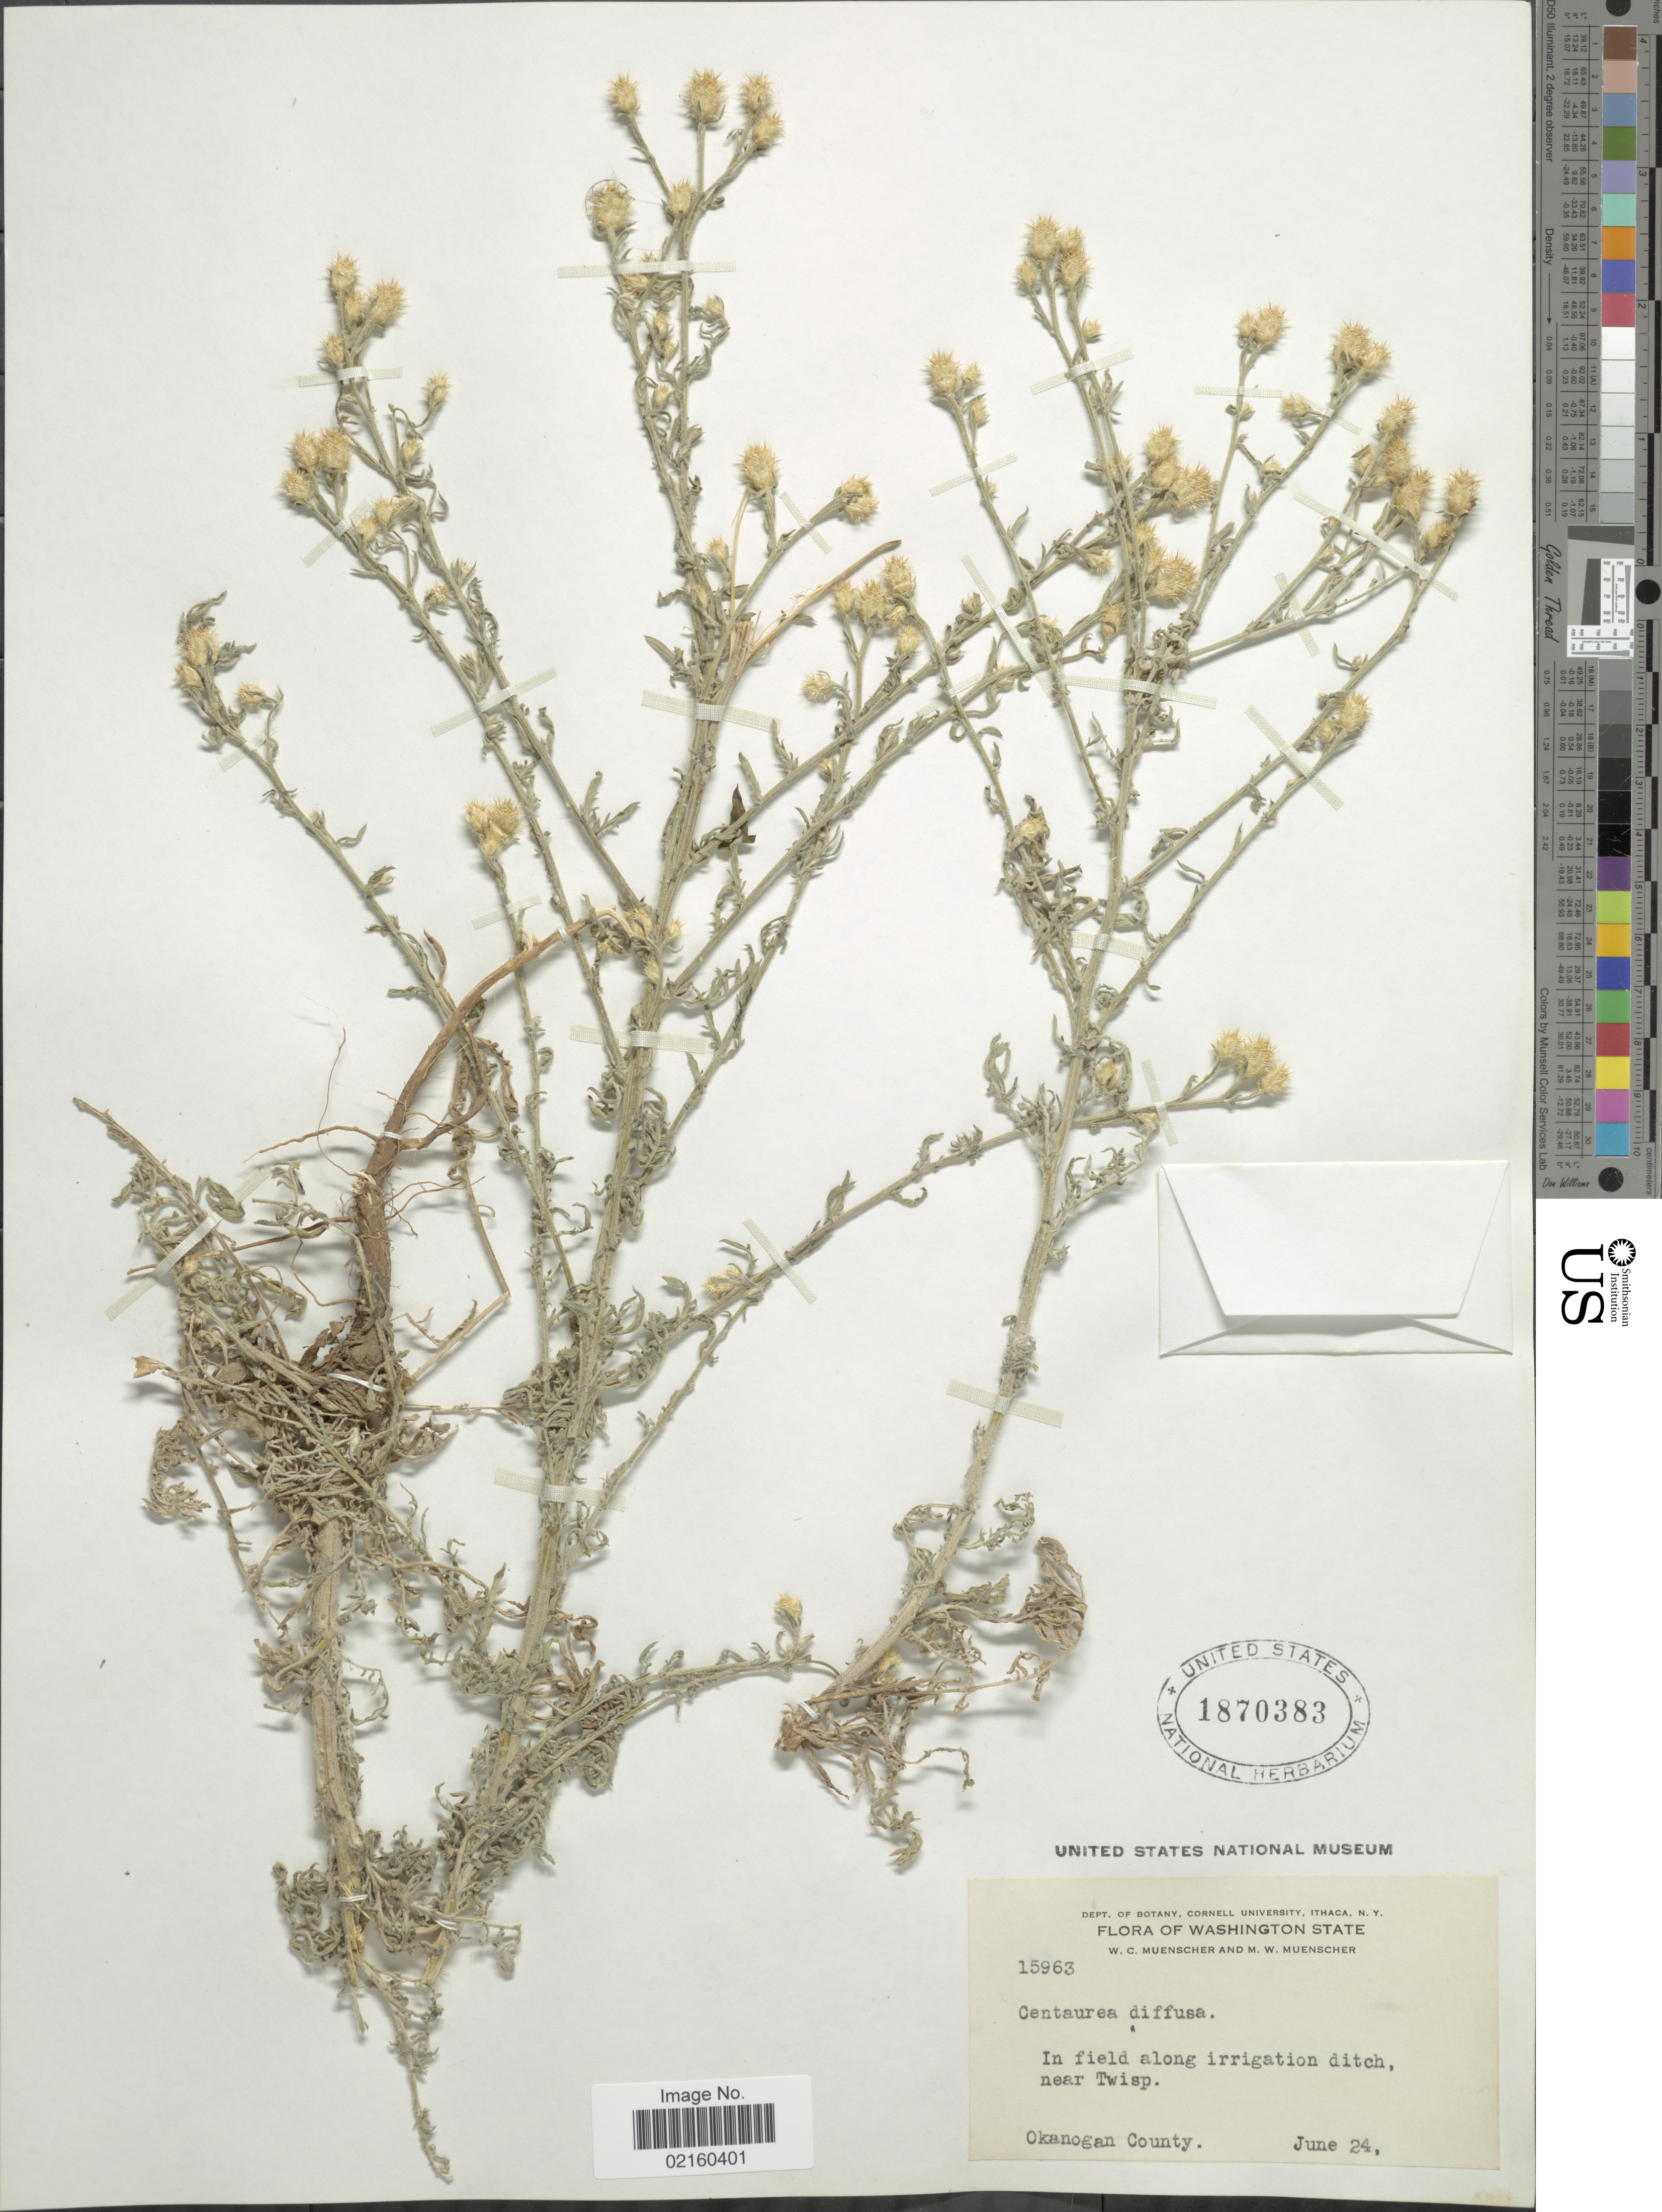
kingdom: Plantae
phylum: Tracheophyta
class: Magnoliopsida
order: Asterales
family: Asteraceae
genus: Centaurea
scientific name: Centaurea diffusa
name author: Lam.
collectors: W. Muenscher & M. Muenscher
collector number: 15963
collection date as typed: Transcribed d/m/y: /6/24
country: United States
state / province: Washington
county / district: Okanogan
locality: Near Twisp, Okanogan County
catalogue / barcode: US 1870383